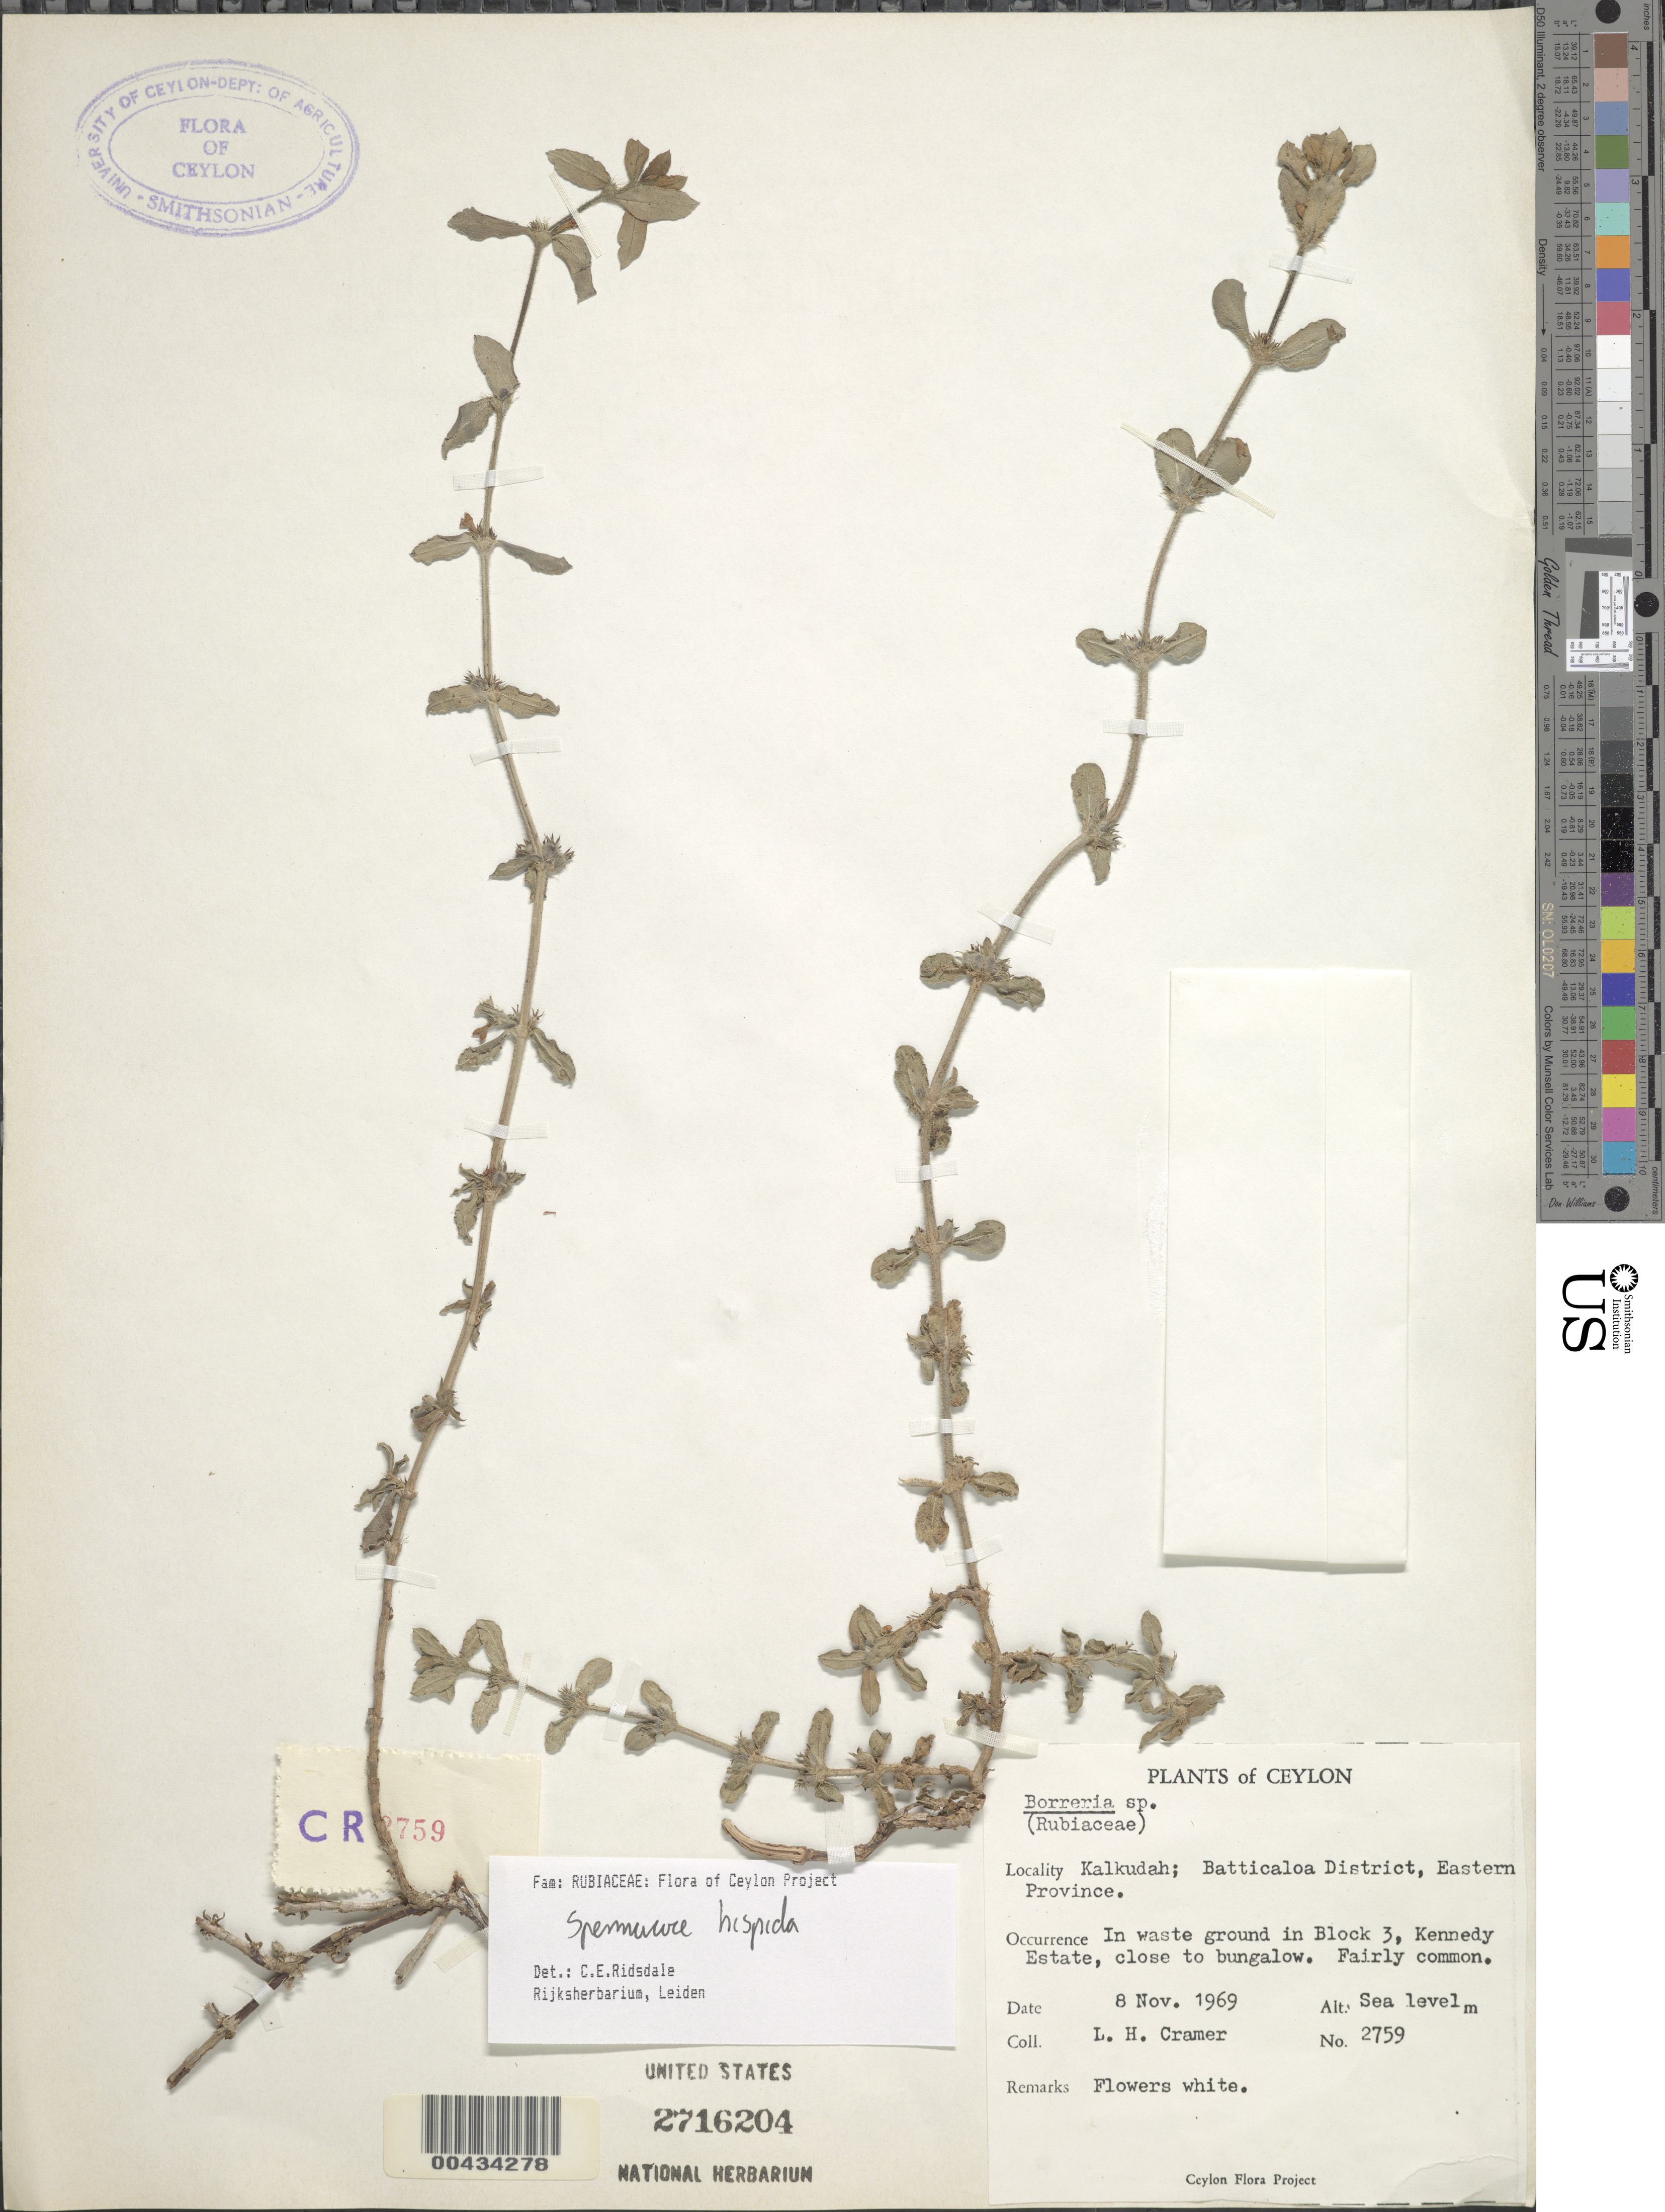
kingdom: Plantae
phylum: Tracheophyta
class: Magnoliopsida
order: Gentianales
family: Rubiaceae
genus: Spermacoce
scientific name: Spermacoce hispida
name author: L.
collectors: L. H. Cramer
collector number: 2759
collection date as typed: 08 Nov 1969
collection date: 1969-11-08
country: Sri Lanka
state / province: Eastern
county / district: Batticaloa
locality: Kalkudah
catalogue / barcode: US 2716204